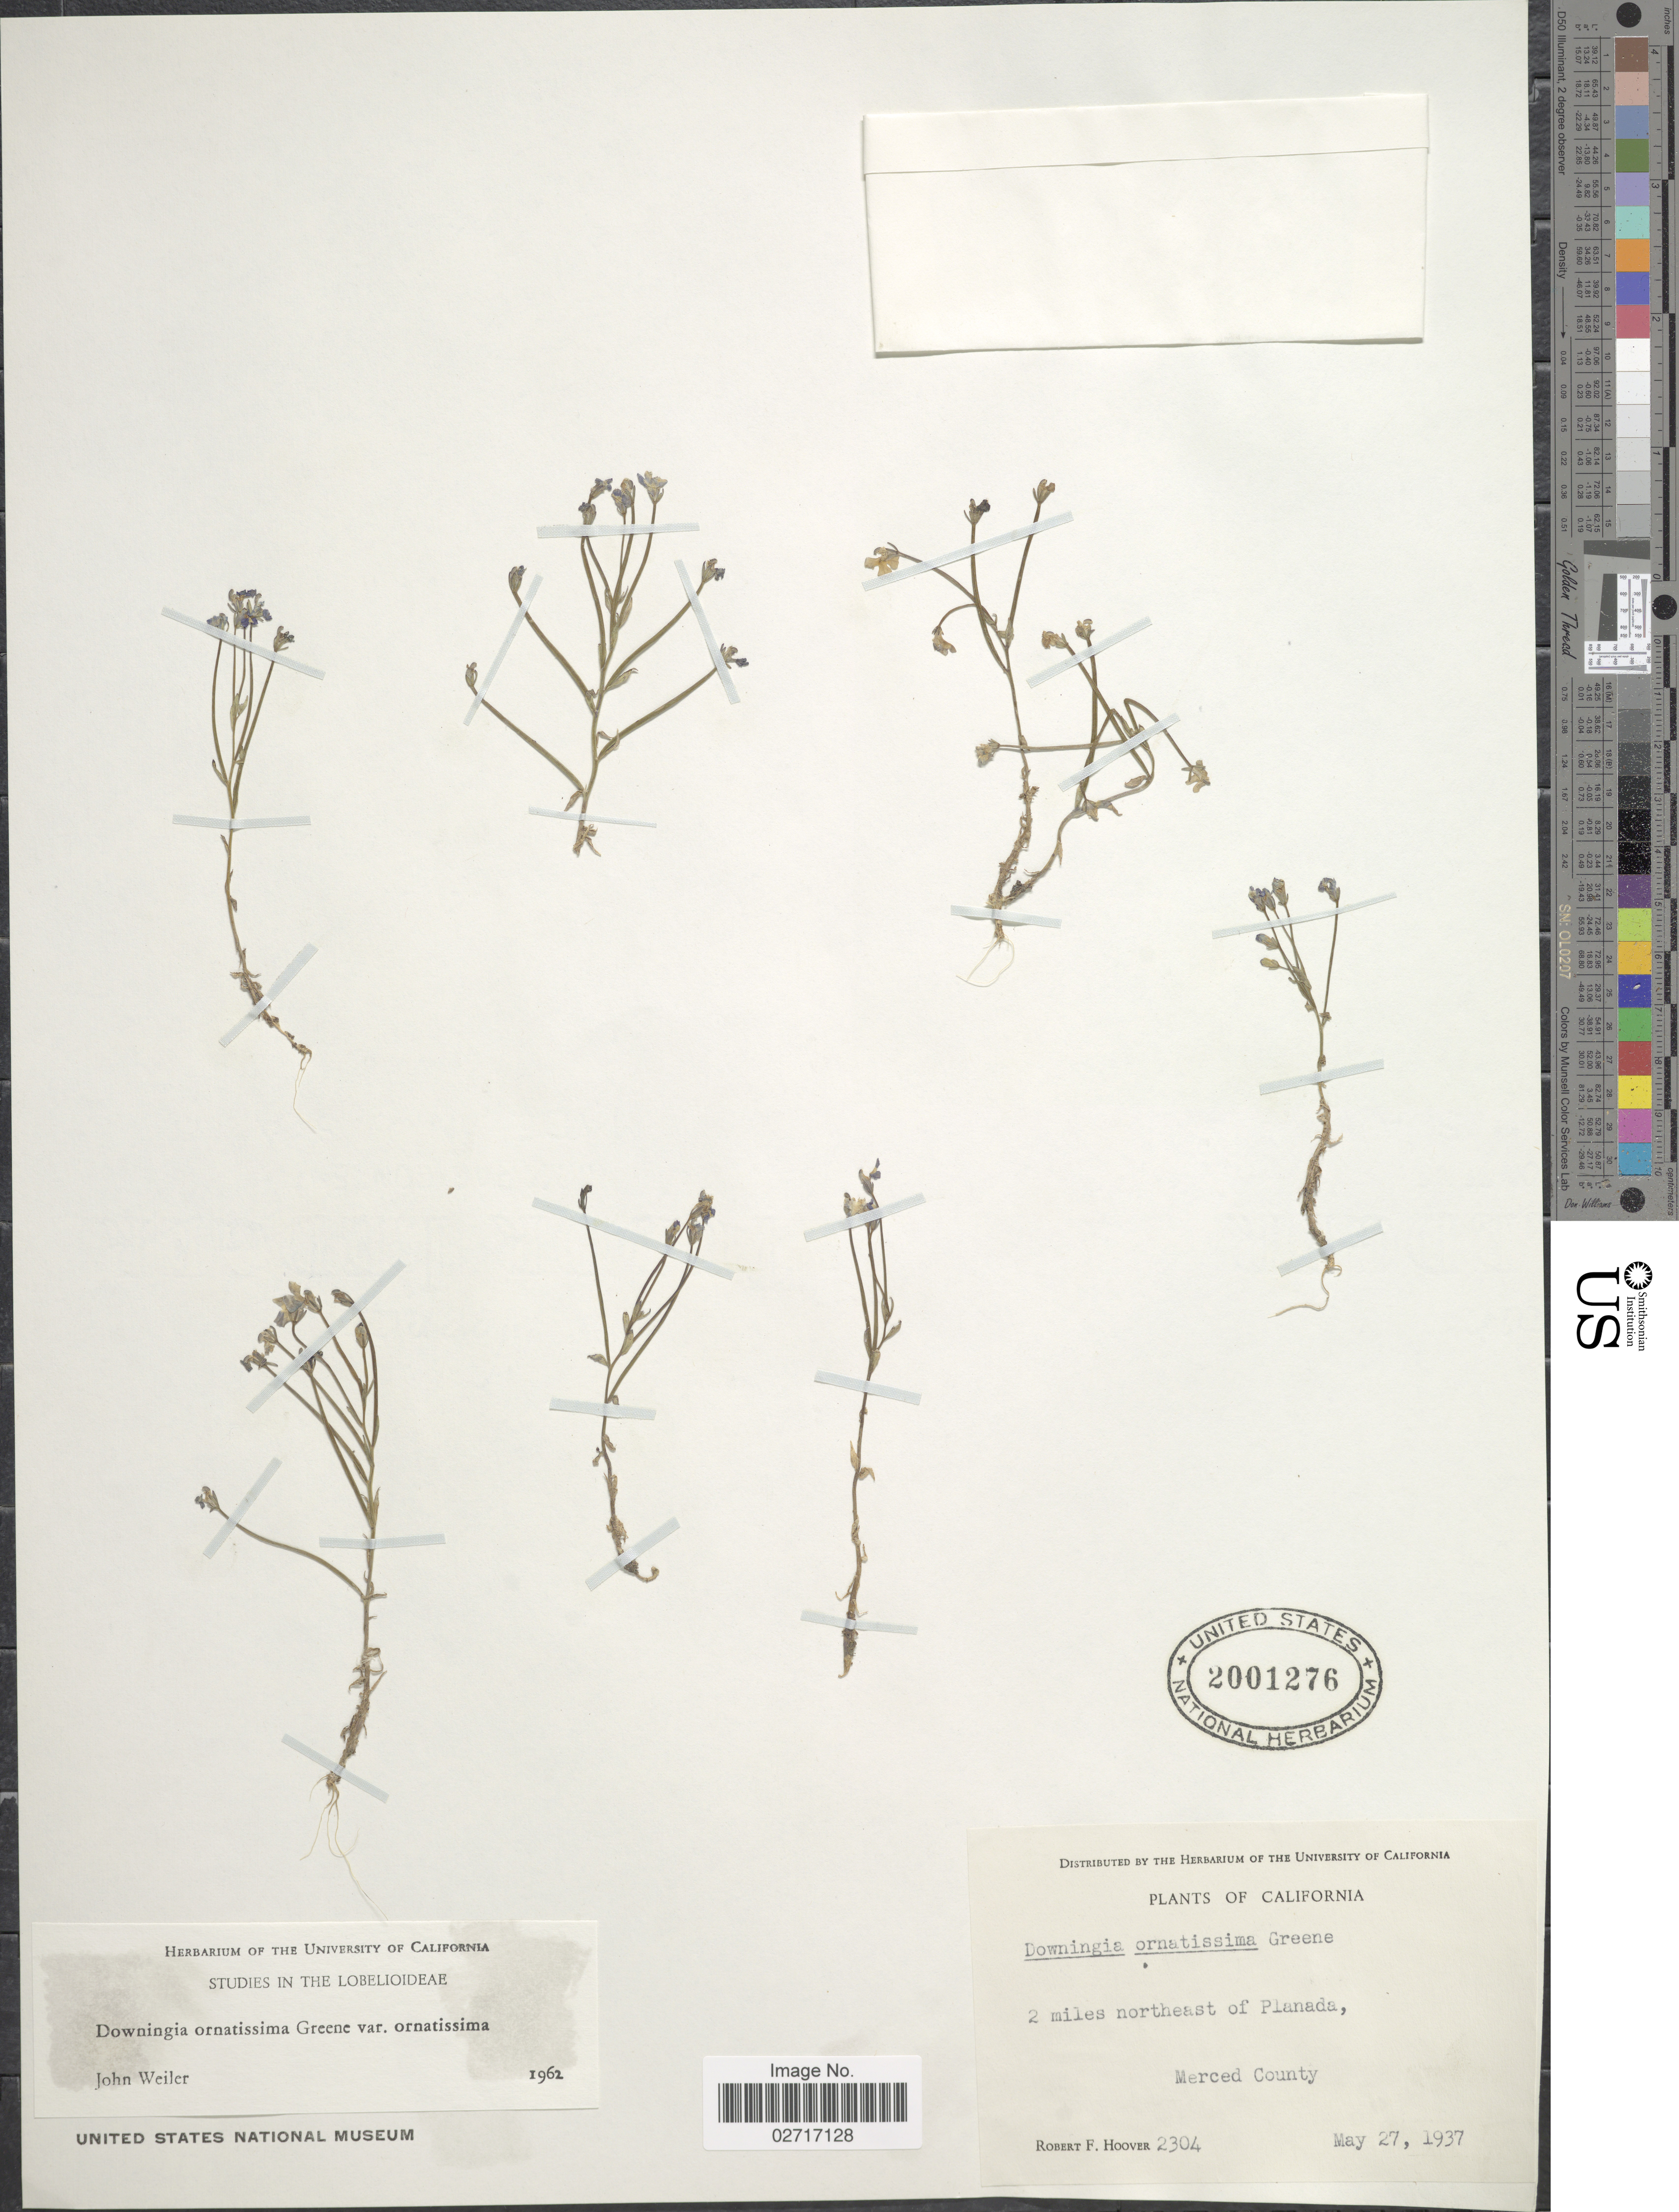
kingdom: Plantae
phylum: Tracheophyta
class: Magnoliopsida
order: Asterales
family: Campanulaceae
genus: Downingia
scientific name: Downingia ornatissima var. ornatissima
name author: Greene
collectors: R. F. Hoover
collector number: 2304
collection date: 1937-05-27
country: United States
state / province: California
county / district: Merced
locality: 2 miles northeast of Planada, Merced County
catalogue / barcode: US 2001276